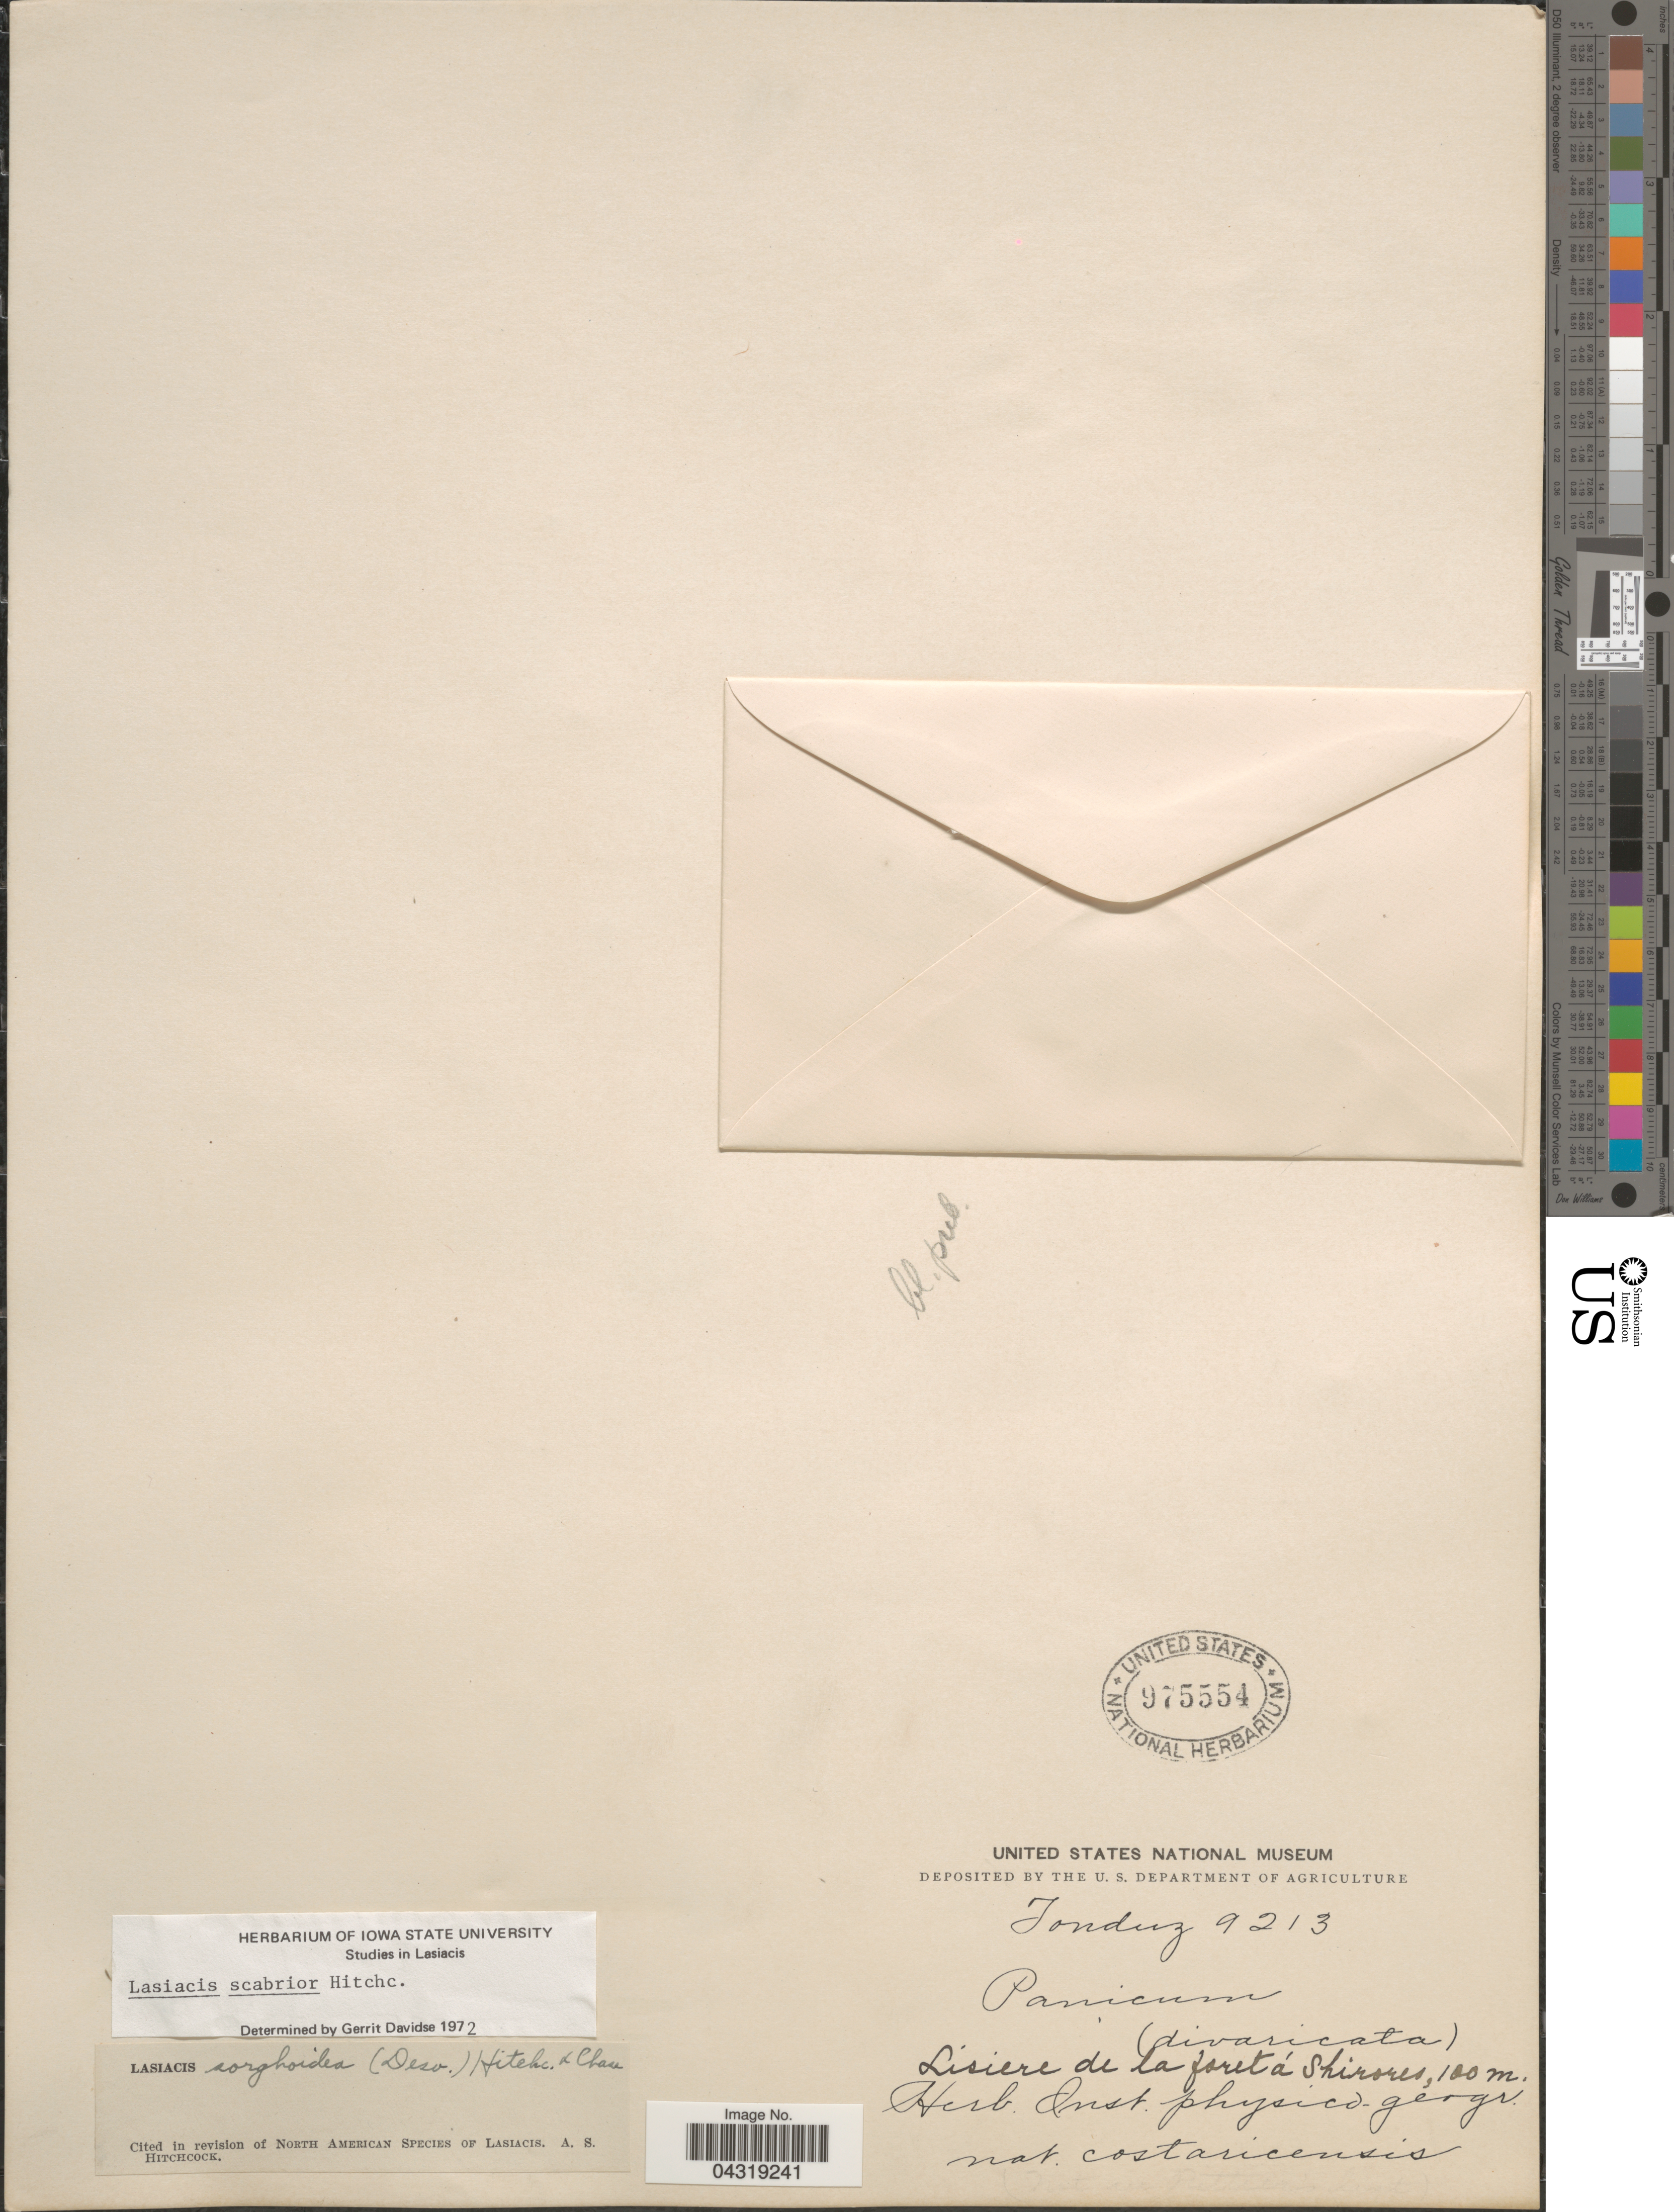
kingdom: Plantae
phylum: Tracheophyta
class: Liliopsida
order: Poales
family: Poaceae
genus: Lasiacis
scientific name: Lasiacis scabrior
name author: Hitchc.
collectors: Tonduz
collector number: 9213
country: Costa Rica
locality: Lisiere de la foret à Shirores.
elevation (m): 100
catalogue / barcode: US 975554